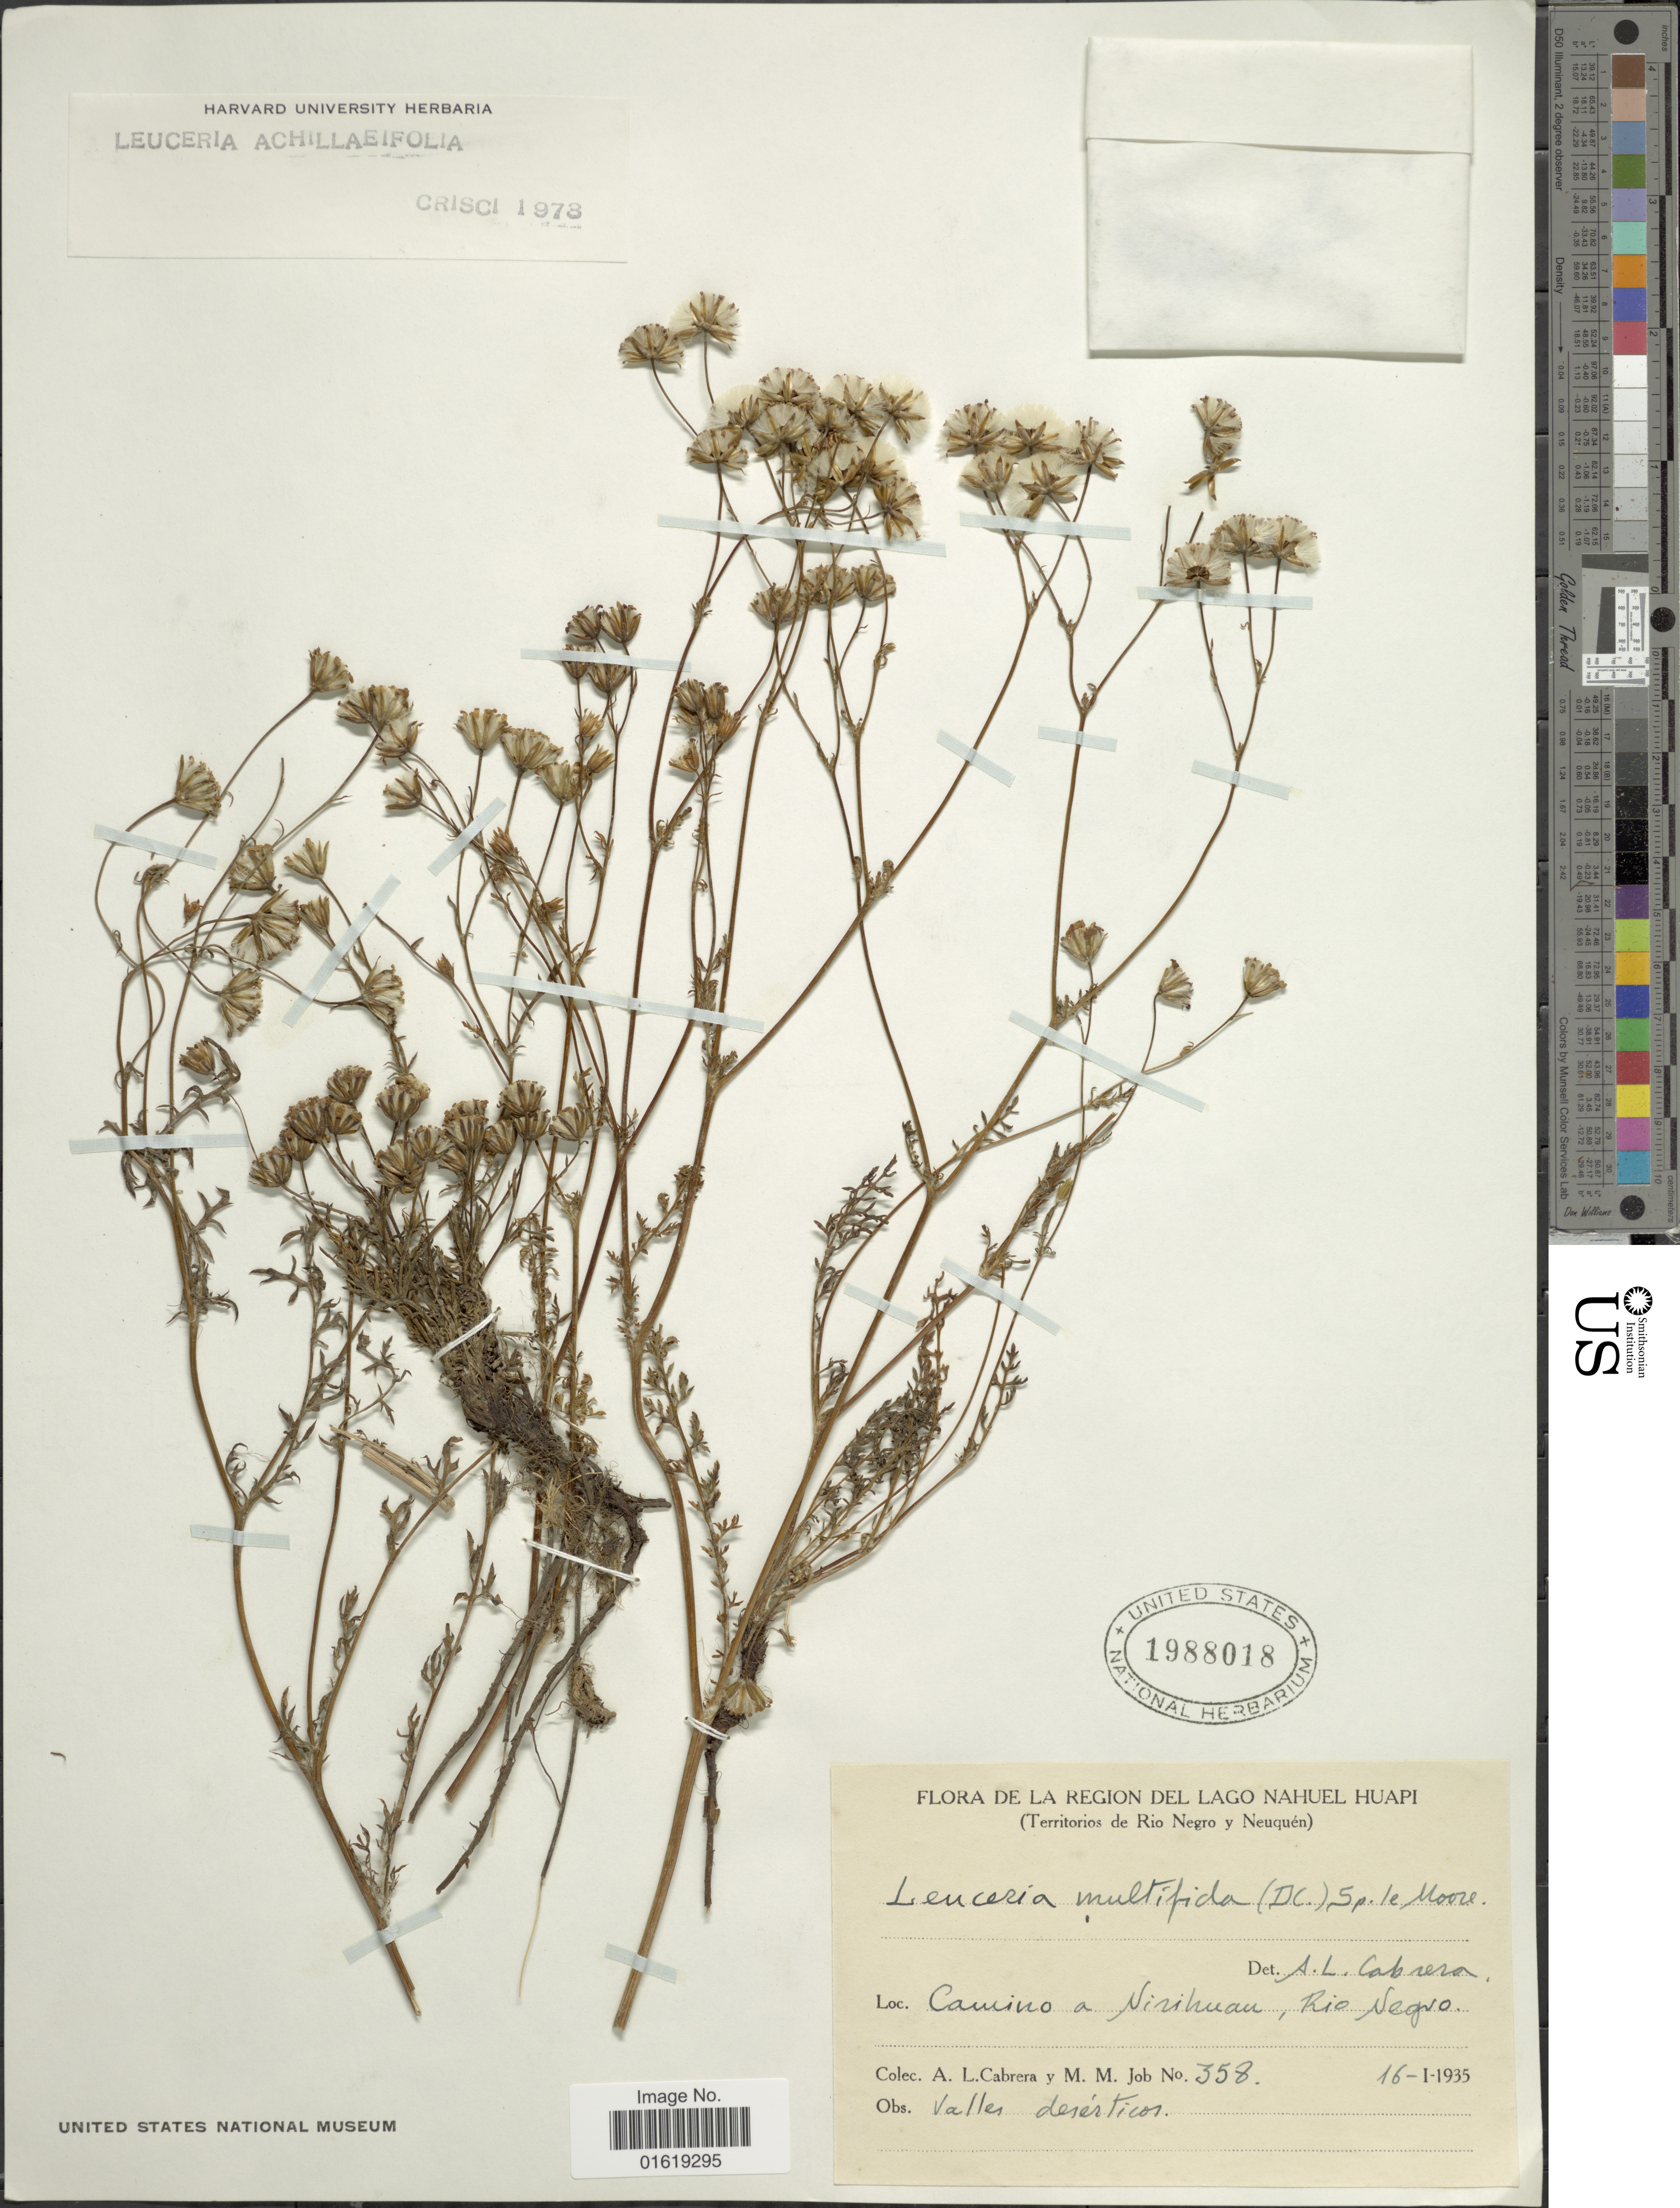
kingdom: Plantae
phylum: Tracheophyta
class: Magnoliopsida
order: Asterales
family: Asteraceae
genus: Leucheria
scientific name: Leucheria achillaeifolia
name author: Hook. & Arn.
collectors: A. L. Cabrera & M. Job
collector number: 358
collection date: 1935-01-16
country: Argentina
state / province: Rio Negro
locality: De la Region del lago Nahuel huapi. (Territorios de Rio Negro y Neuquén). Camino a Nirihuau, Rio Negro.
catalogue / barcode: US 1988018